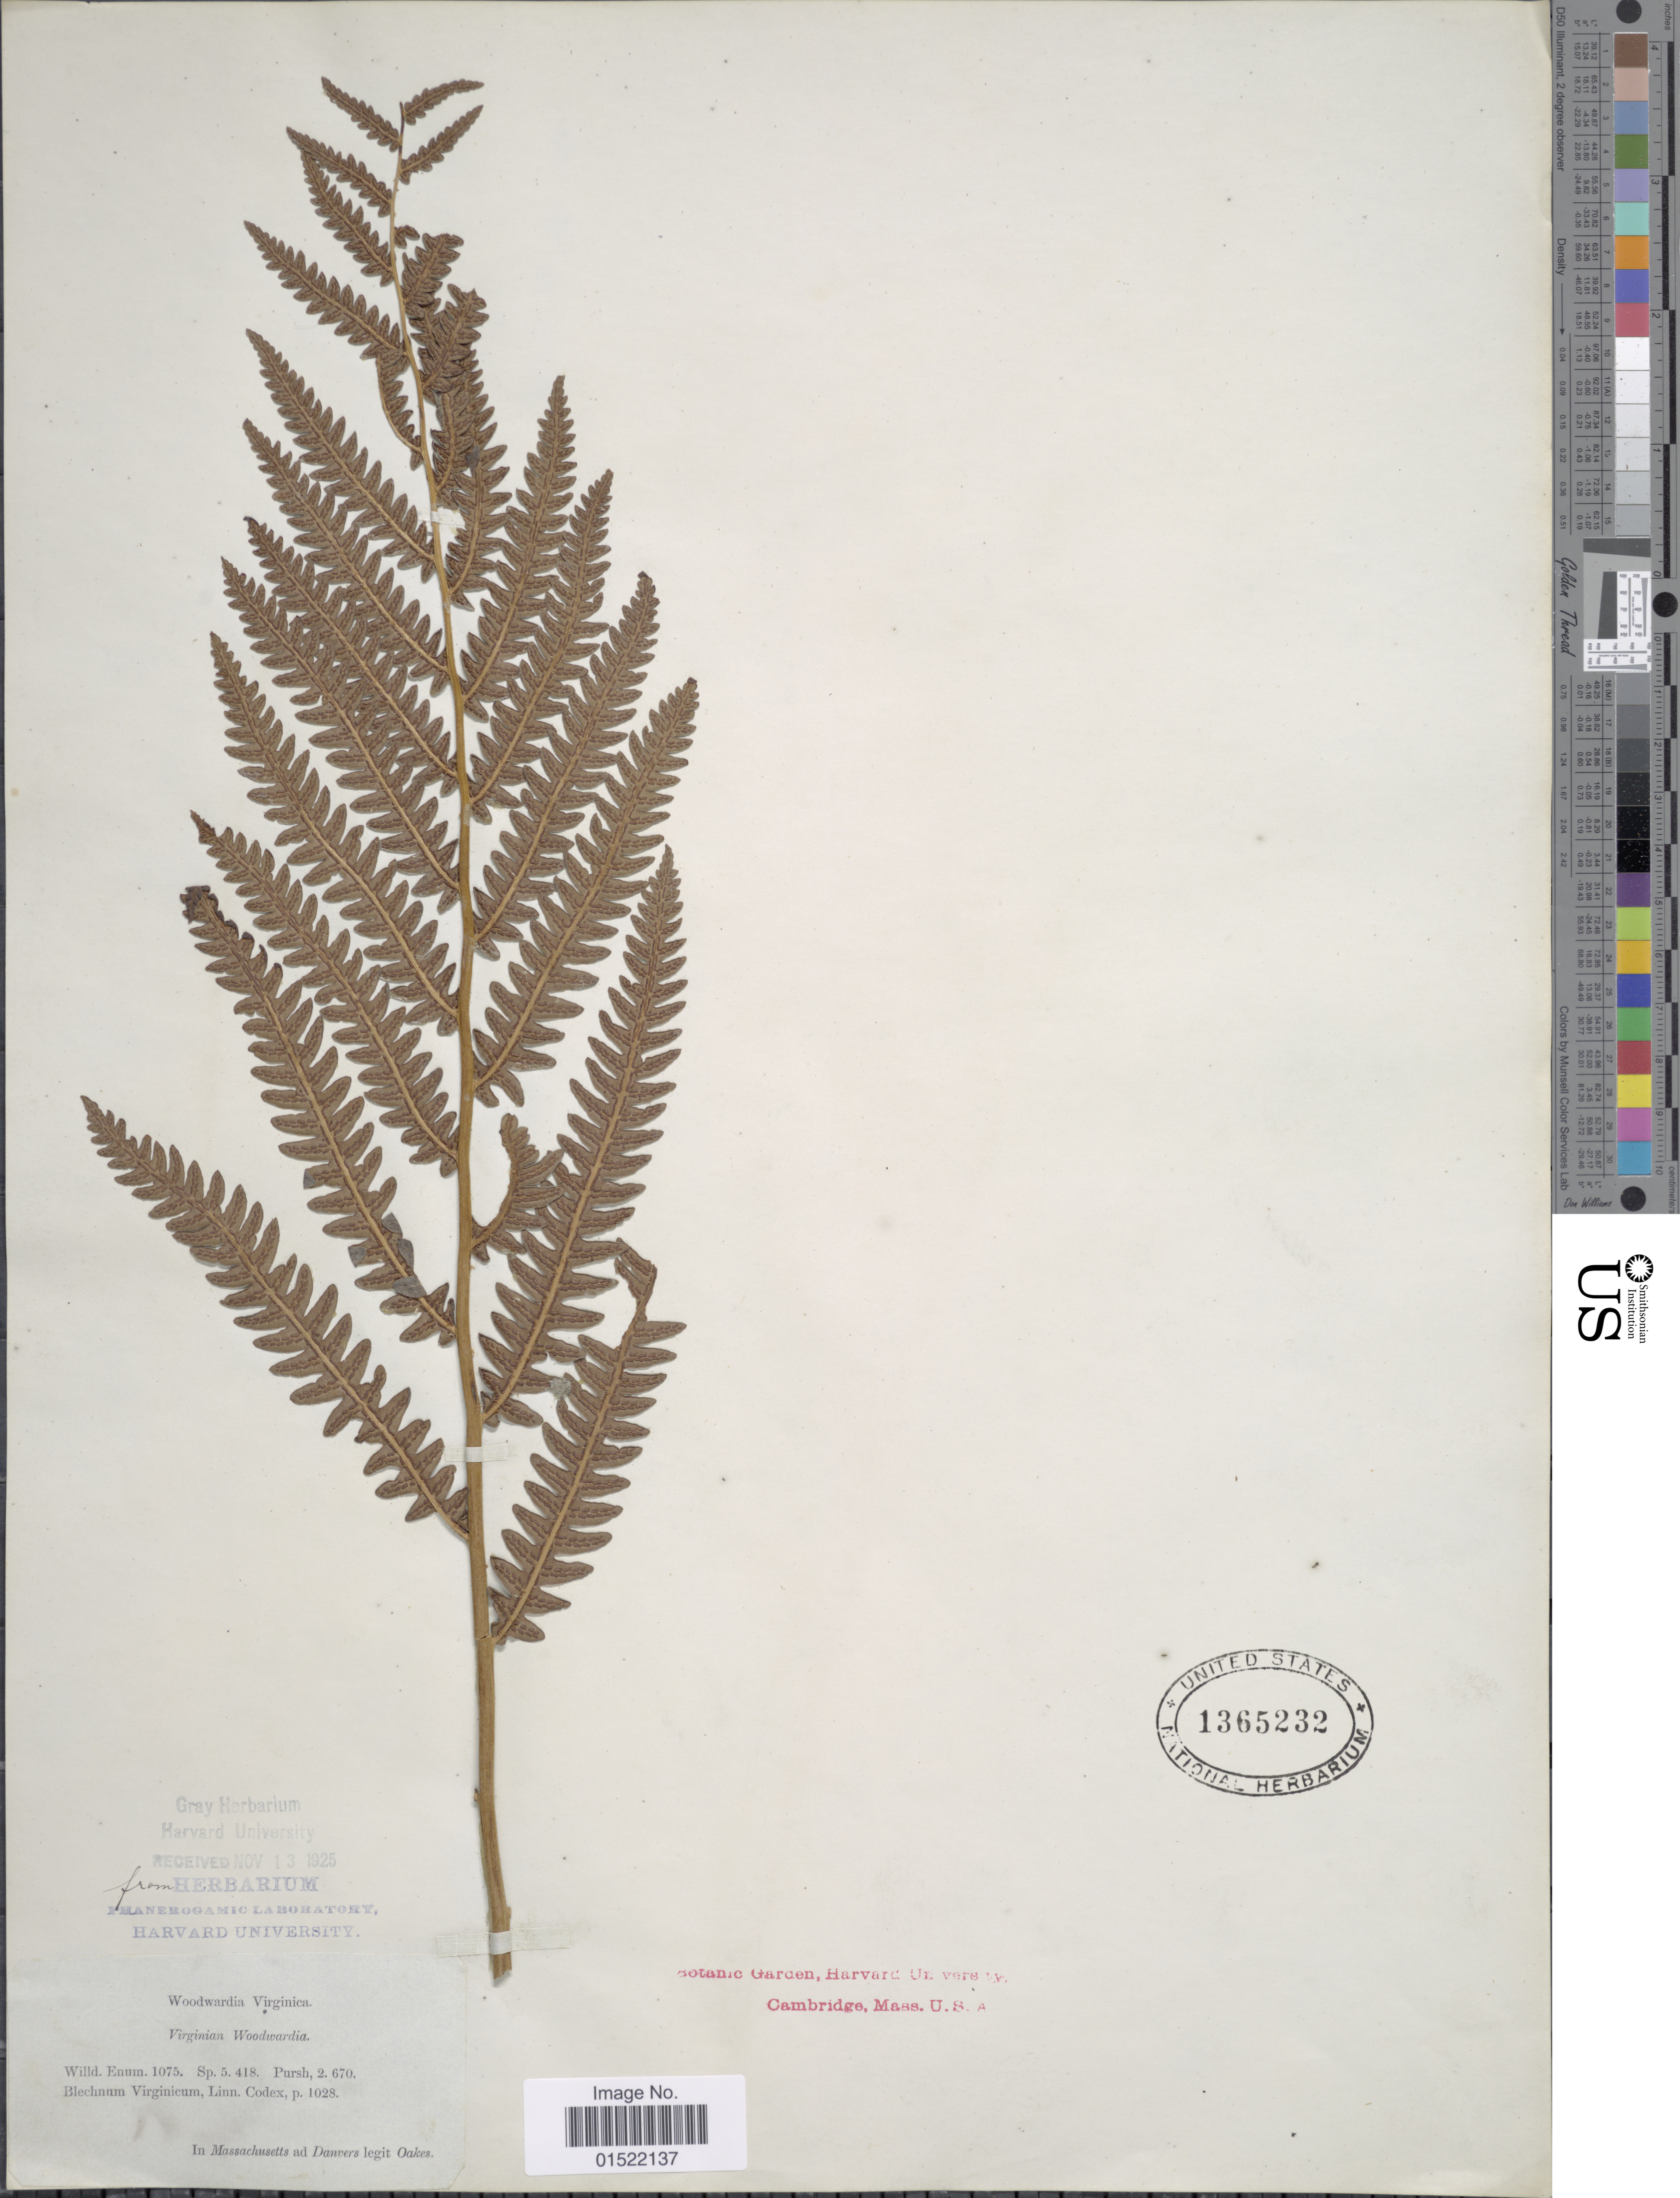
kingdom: Plantae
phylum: Tracheophyta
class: Polypodiopsida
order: Polypodiales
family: Blechnaceae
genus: Woodwardia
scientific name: Woodwardia virginica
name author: (L.) R.M. Sm.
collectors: -. Oakes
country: United States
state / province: Massachusetts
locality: Massachusetts ad Danvers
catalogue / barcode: US 1365232